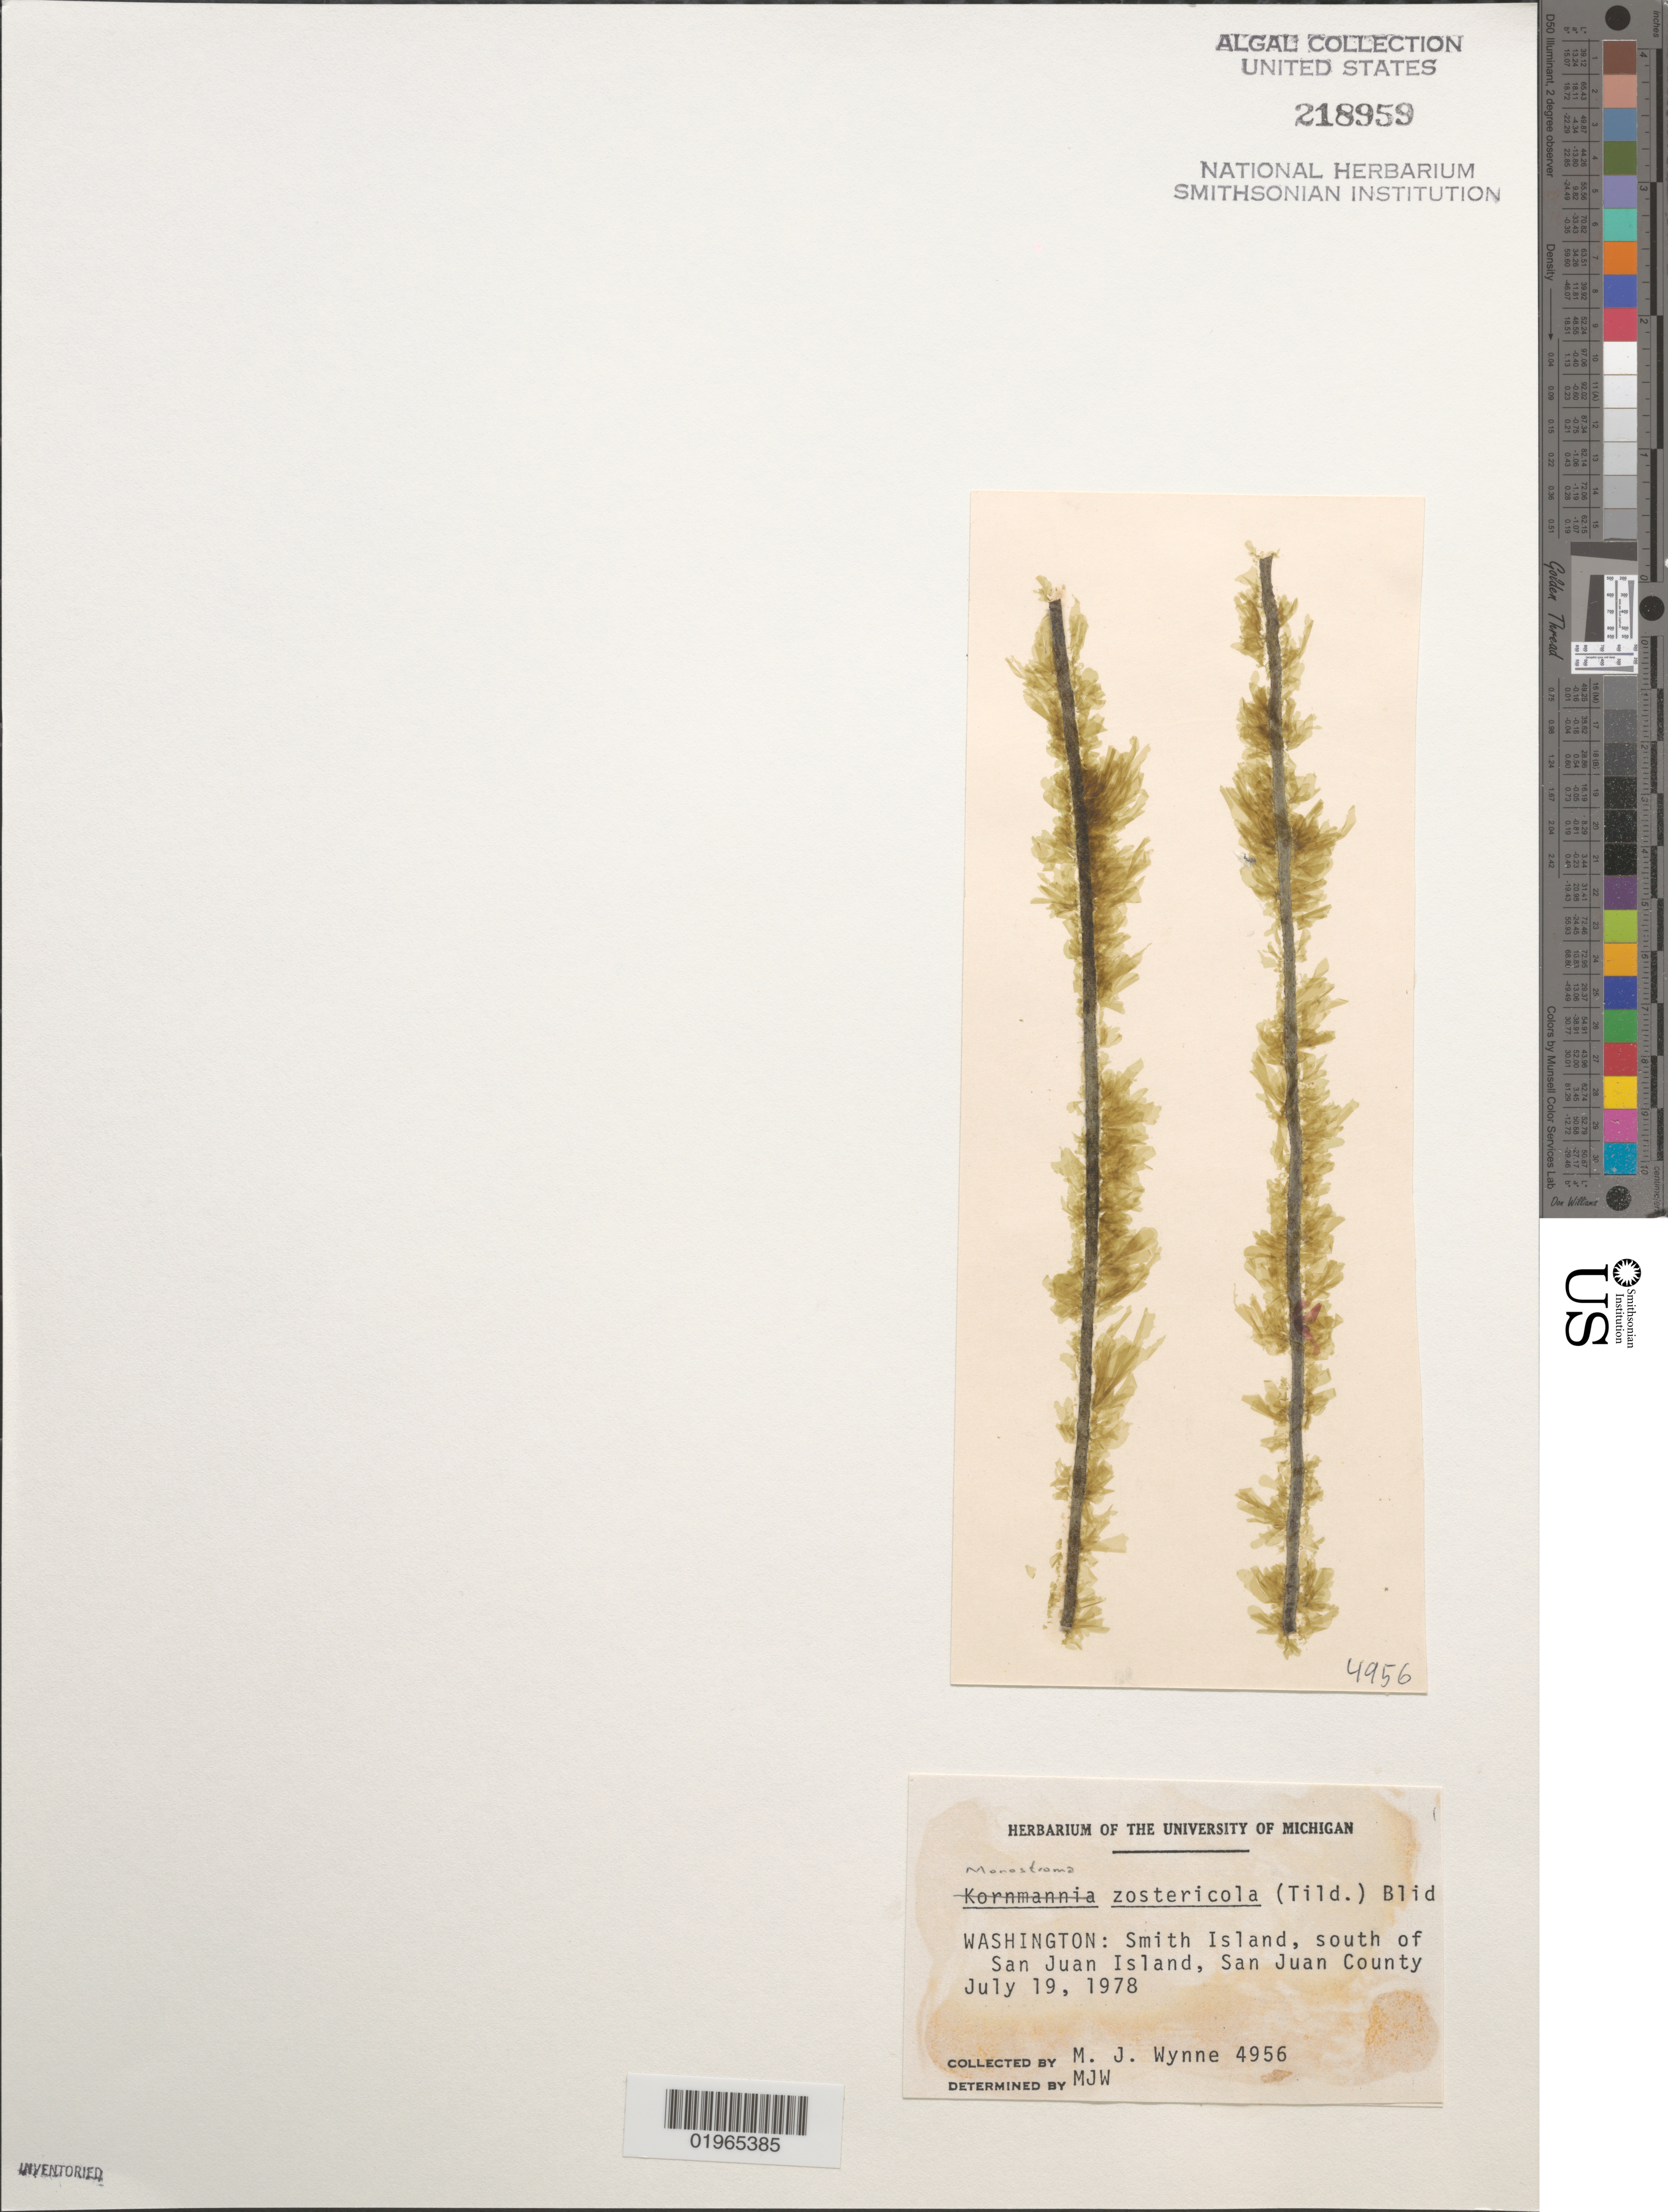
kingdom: Plantae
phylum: Chlorophyta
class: Ulvophyceae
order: Ulvales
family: Kornmanniaceae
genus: Kornmannia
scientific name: Kornmannia zostericola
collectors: M.J. Wynne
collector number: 4956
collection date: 1978-07-19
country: United States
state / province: Washington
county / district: San Juan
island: Smith Island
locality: South of San Juan Island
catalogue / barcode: US 218959